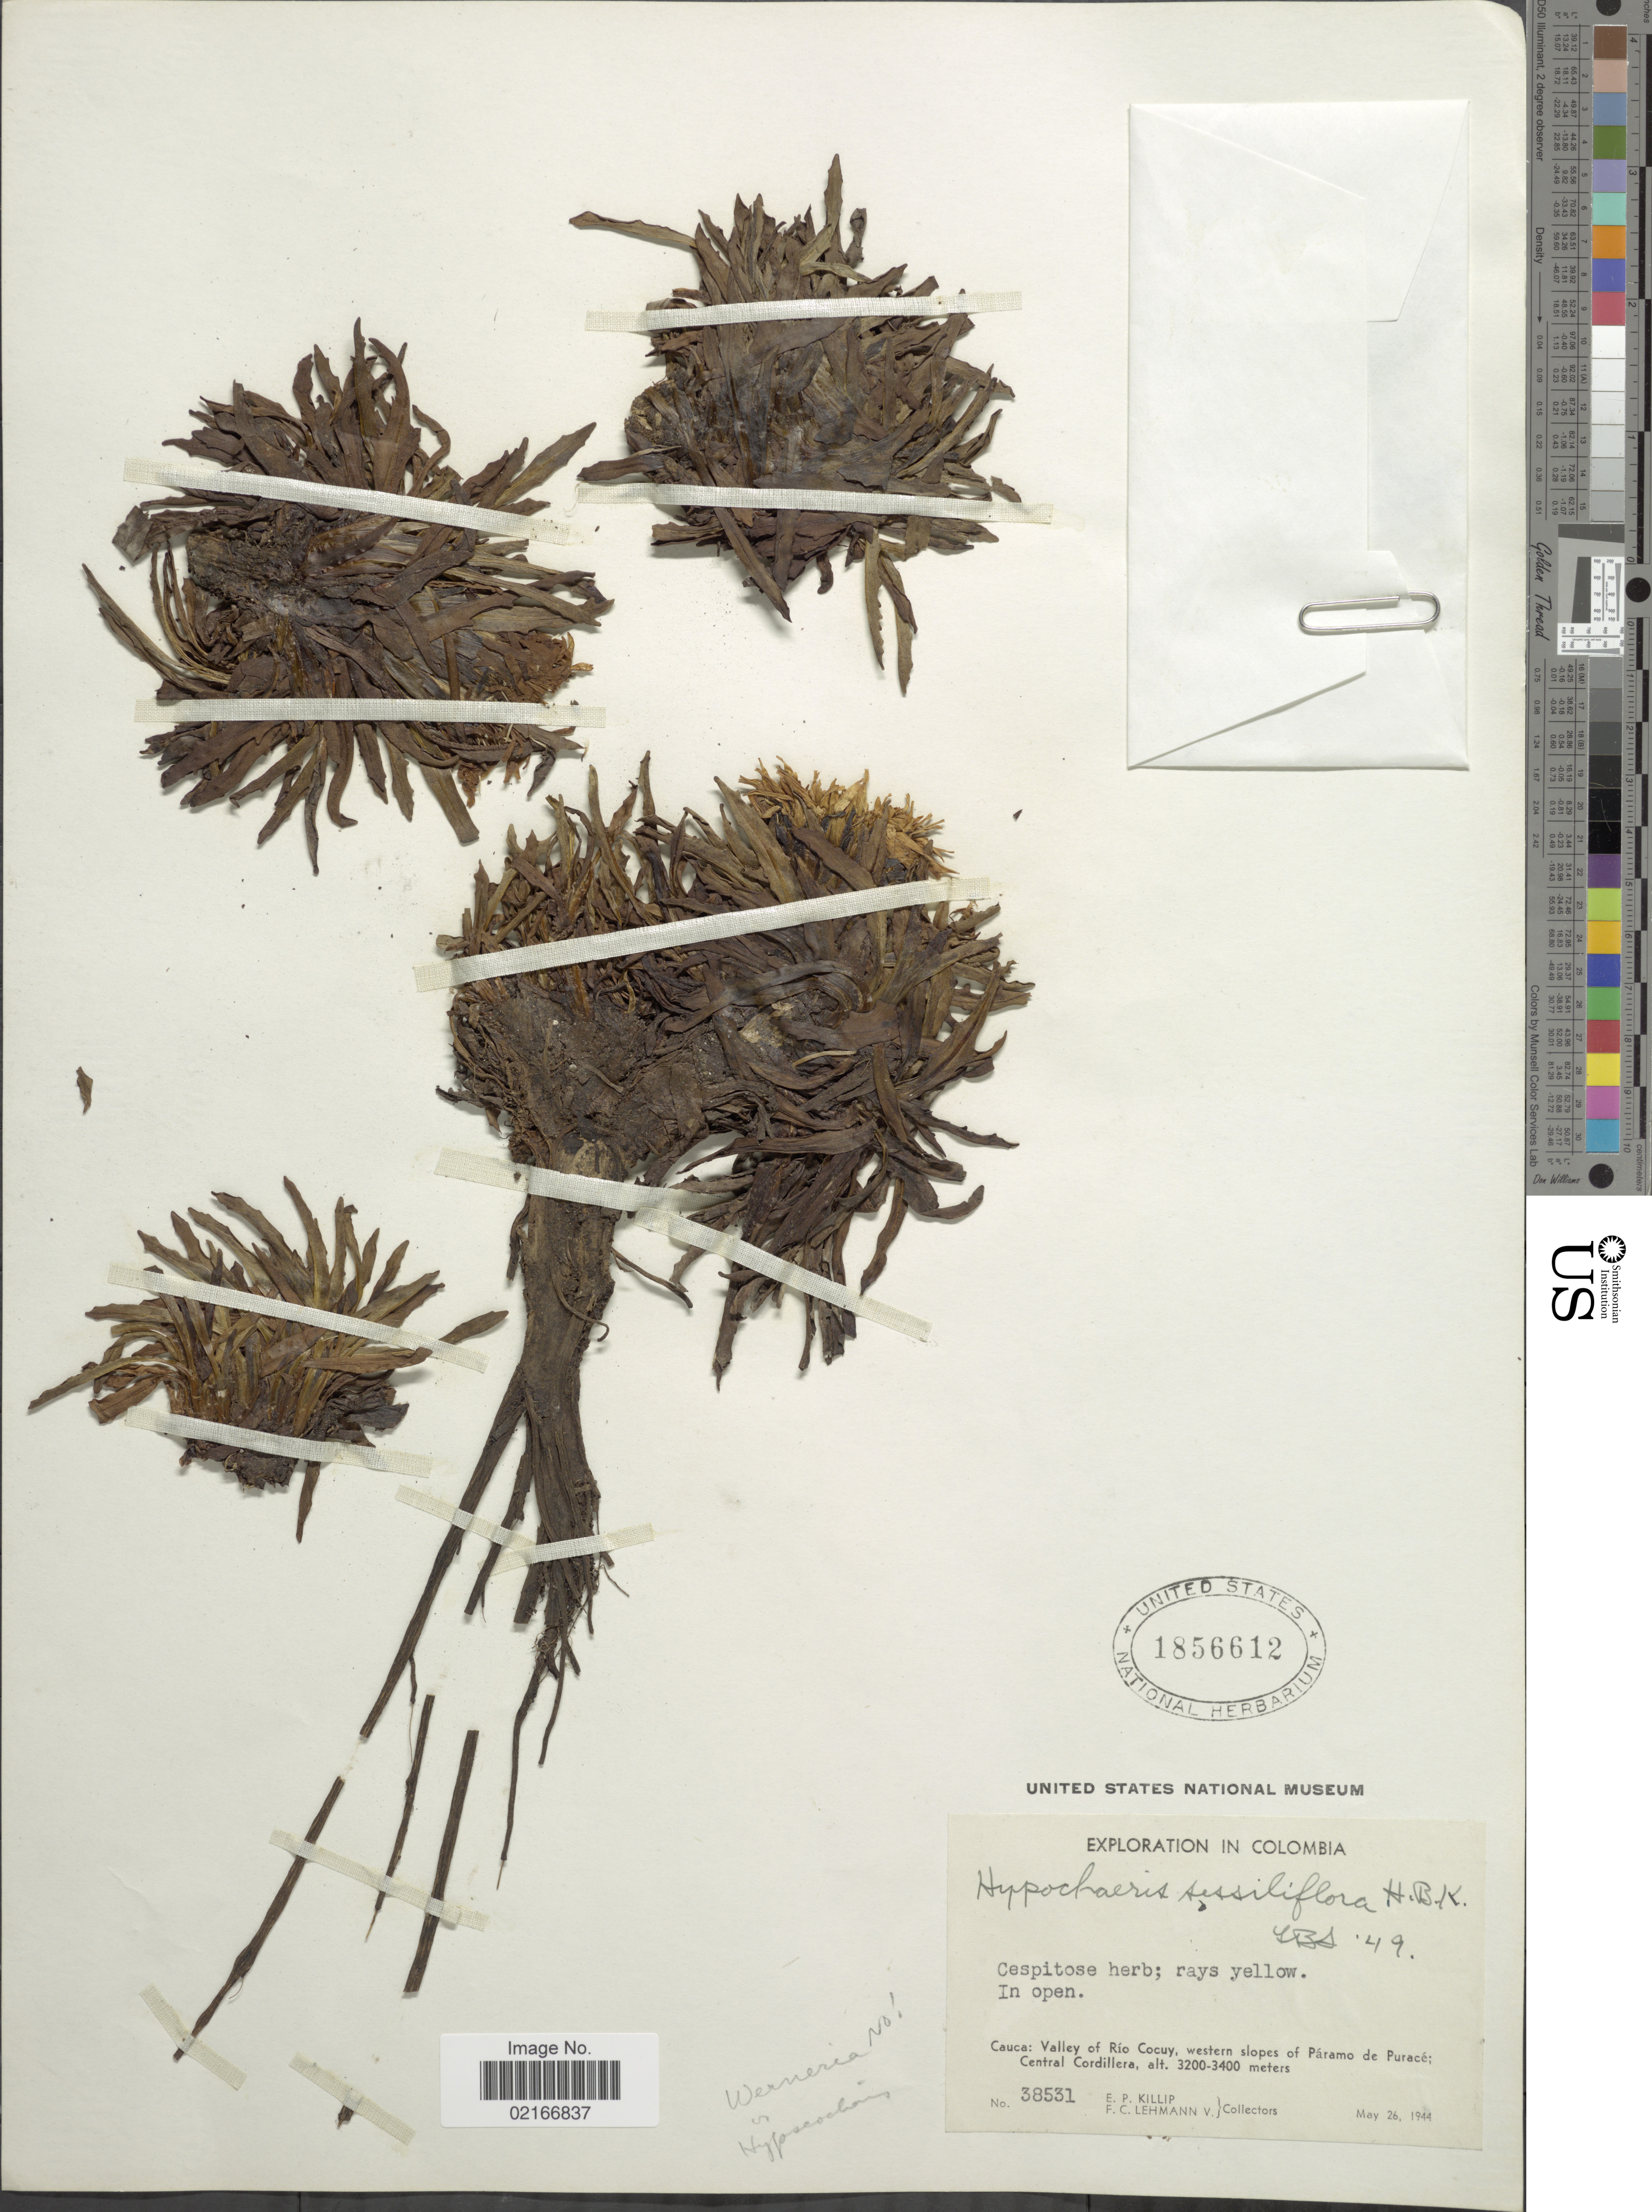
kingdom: Plantae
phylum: Tracheophyta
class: Magnoliopsida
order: Asterales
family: Asteraceae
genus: Hypochaeris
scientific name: Hypochaeris sessiflora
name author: Kunth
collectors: E. P. Killip & F. Lehmann v.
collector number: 38531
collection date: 1944-05-26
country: Colombia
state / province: Cauca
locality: Valley of Río Cocuy, western slopes of Páramo de Puracé; Central Cordillera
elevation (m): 3200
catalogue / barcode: US 1856612